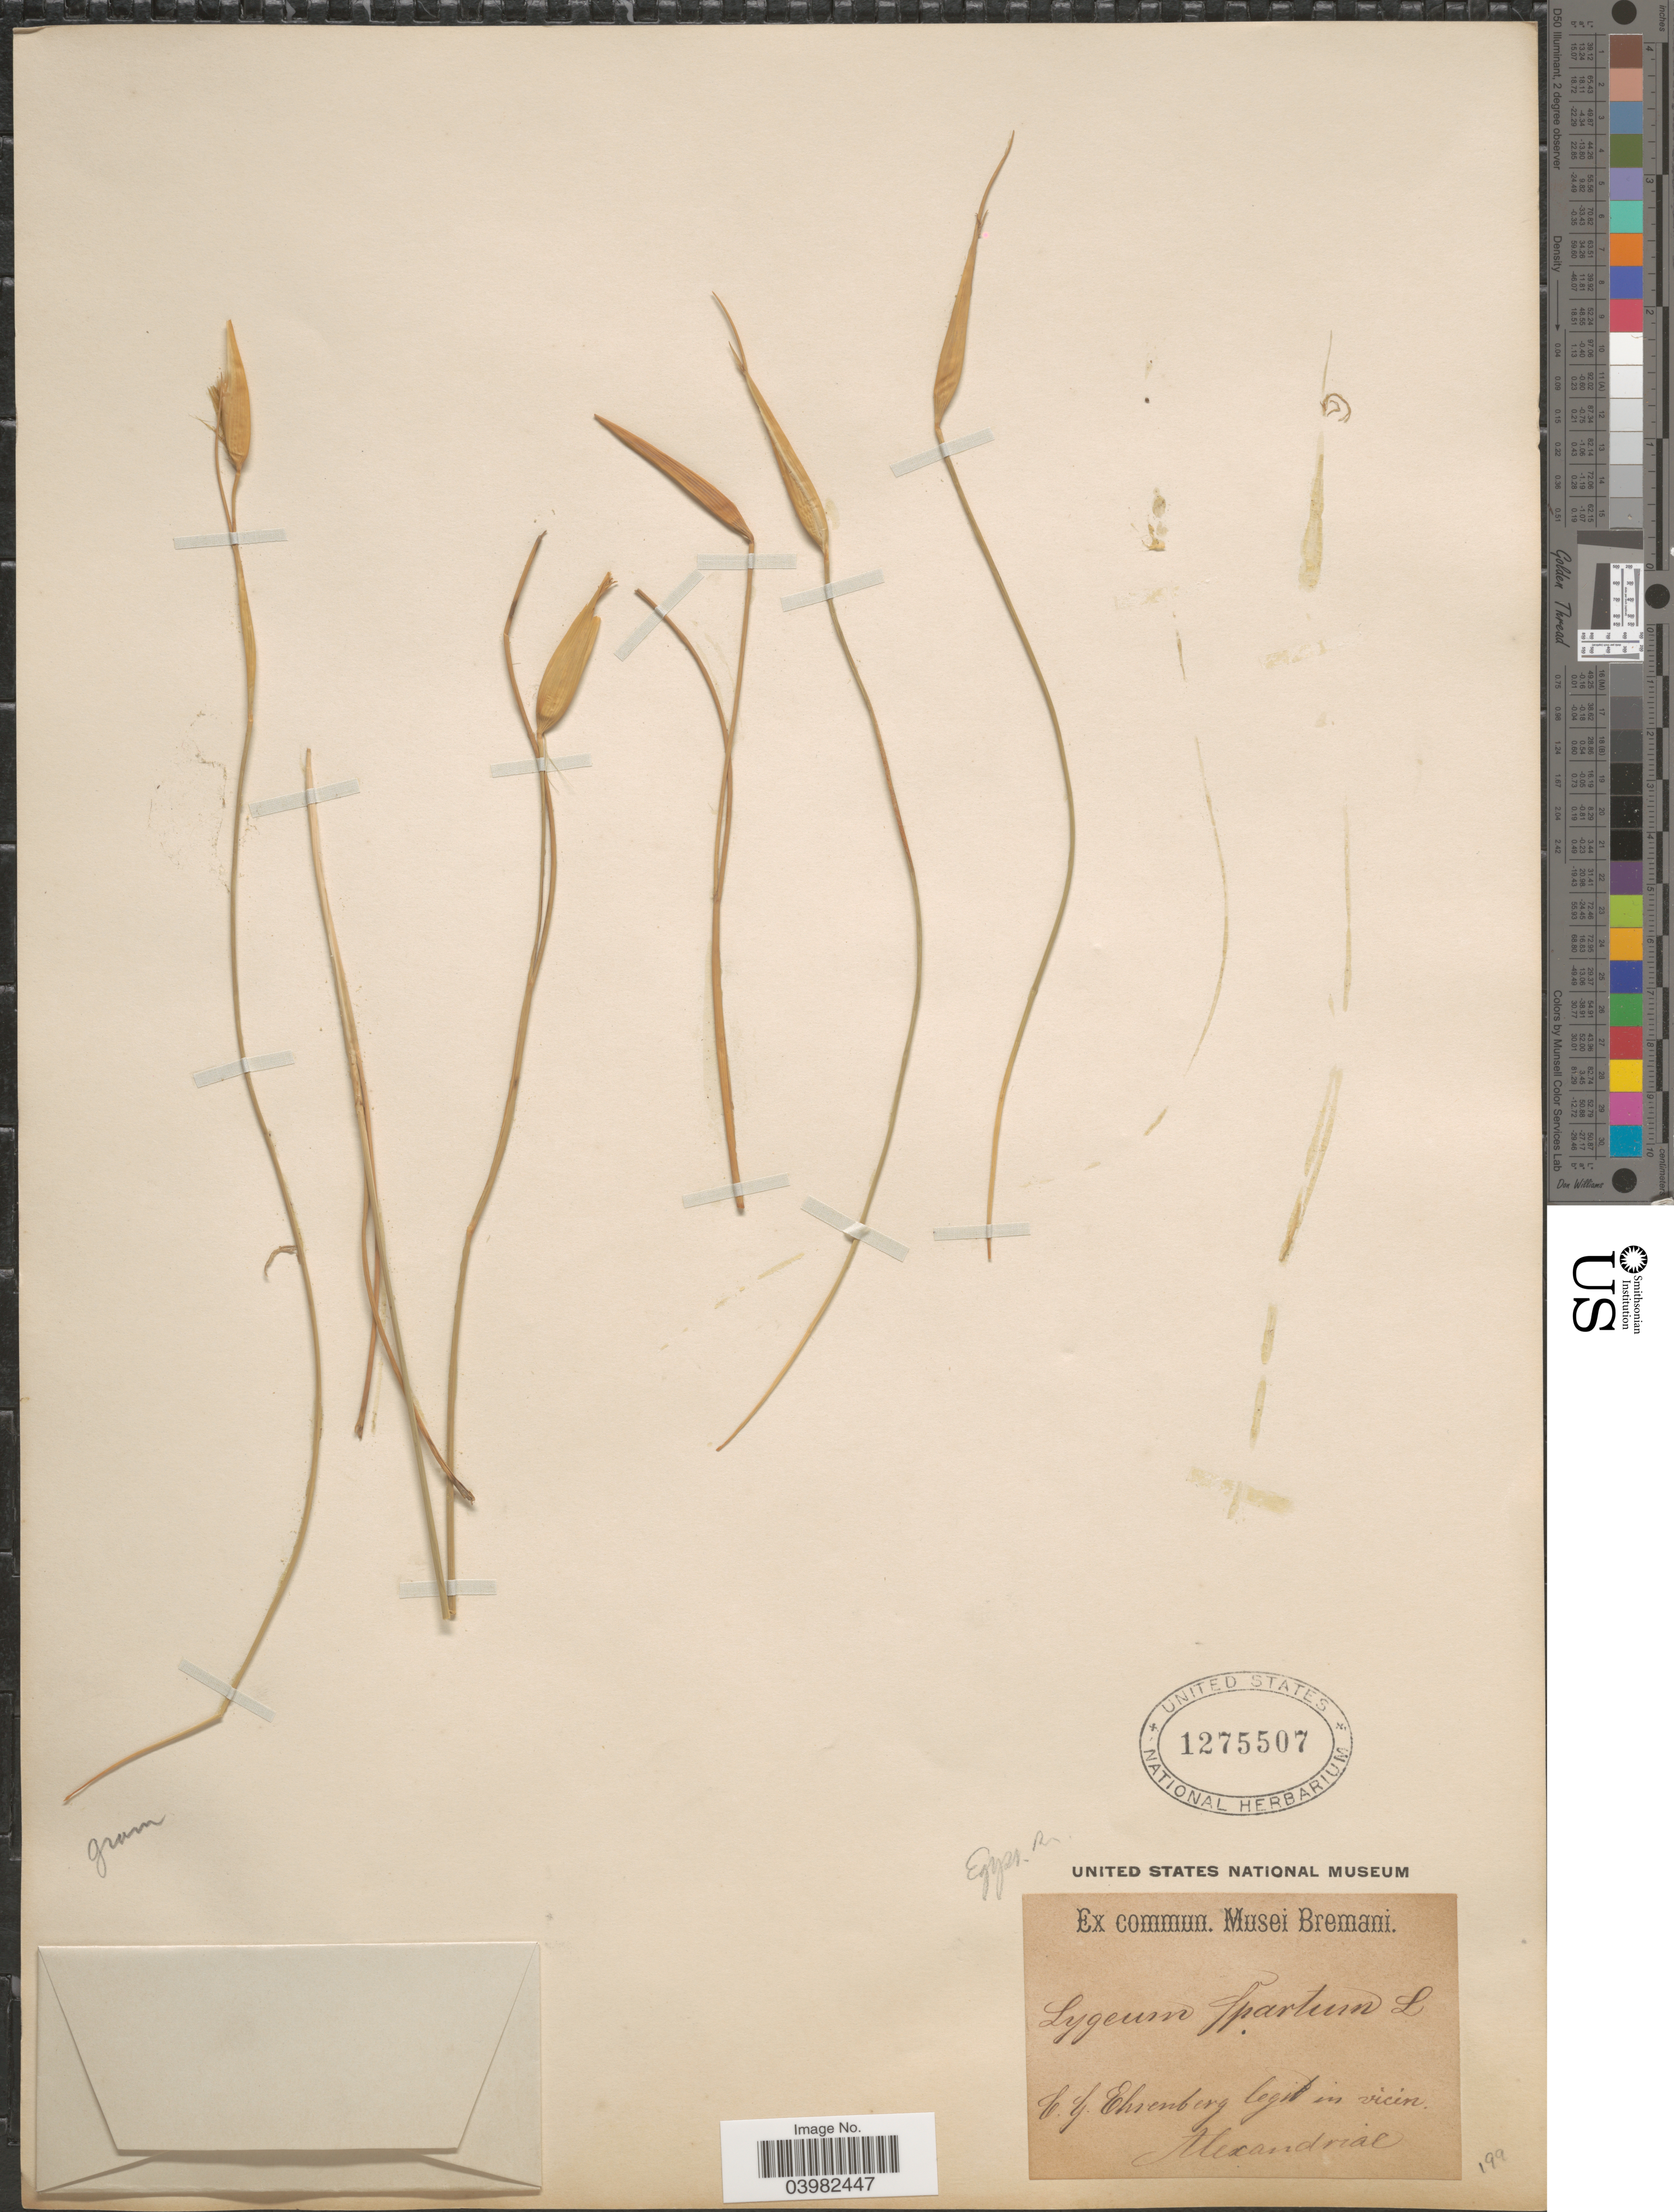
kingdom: Plantae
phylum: Tracheophyta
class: Liliopsida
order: Poales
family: Poaceae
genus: Lygeum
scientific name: Lygeum spartum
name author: L.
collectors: C. Ehrenberg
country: Egypt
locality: In vic Alexandriae.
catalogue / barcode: US 1275507